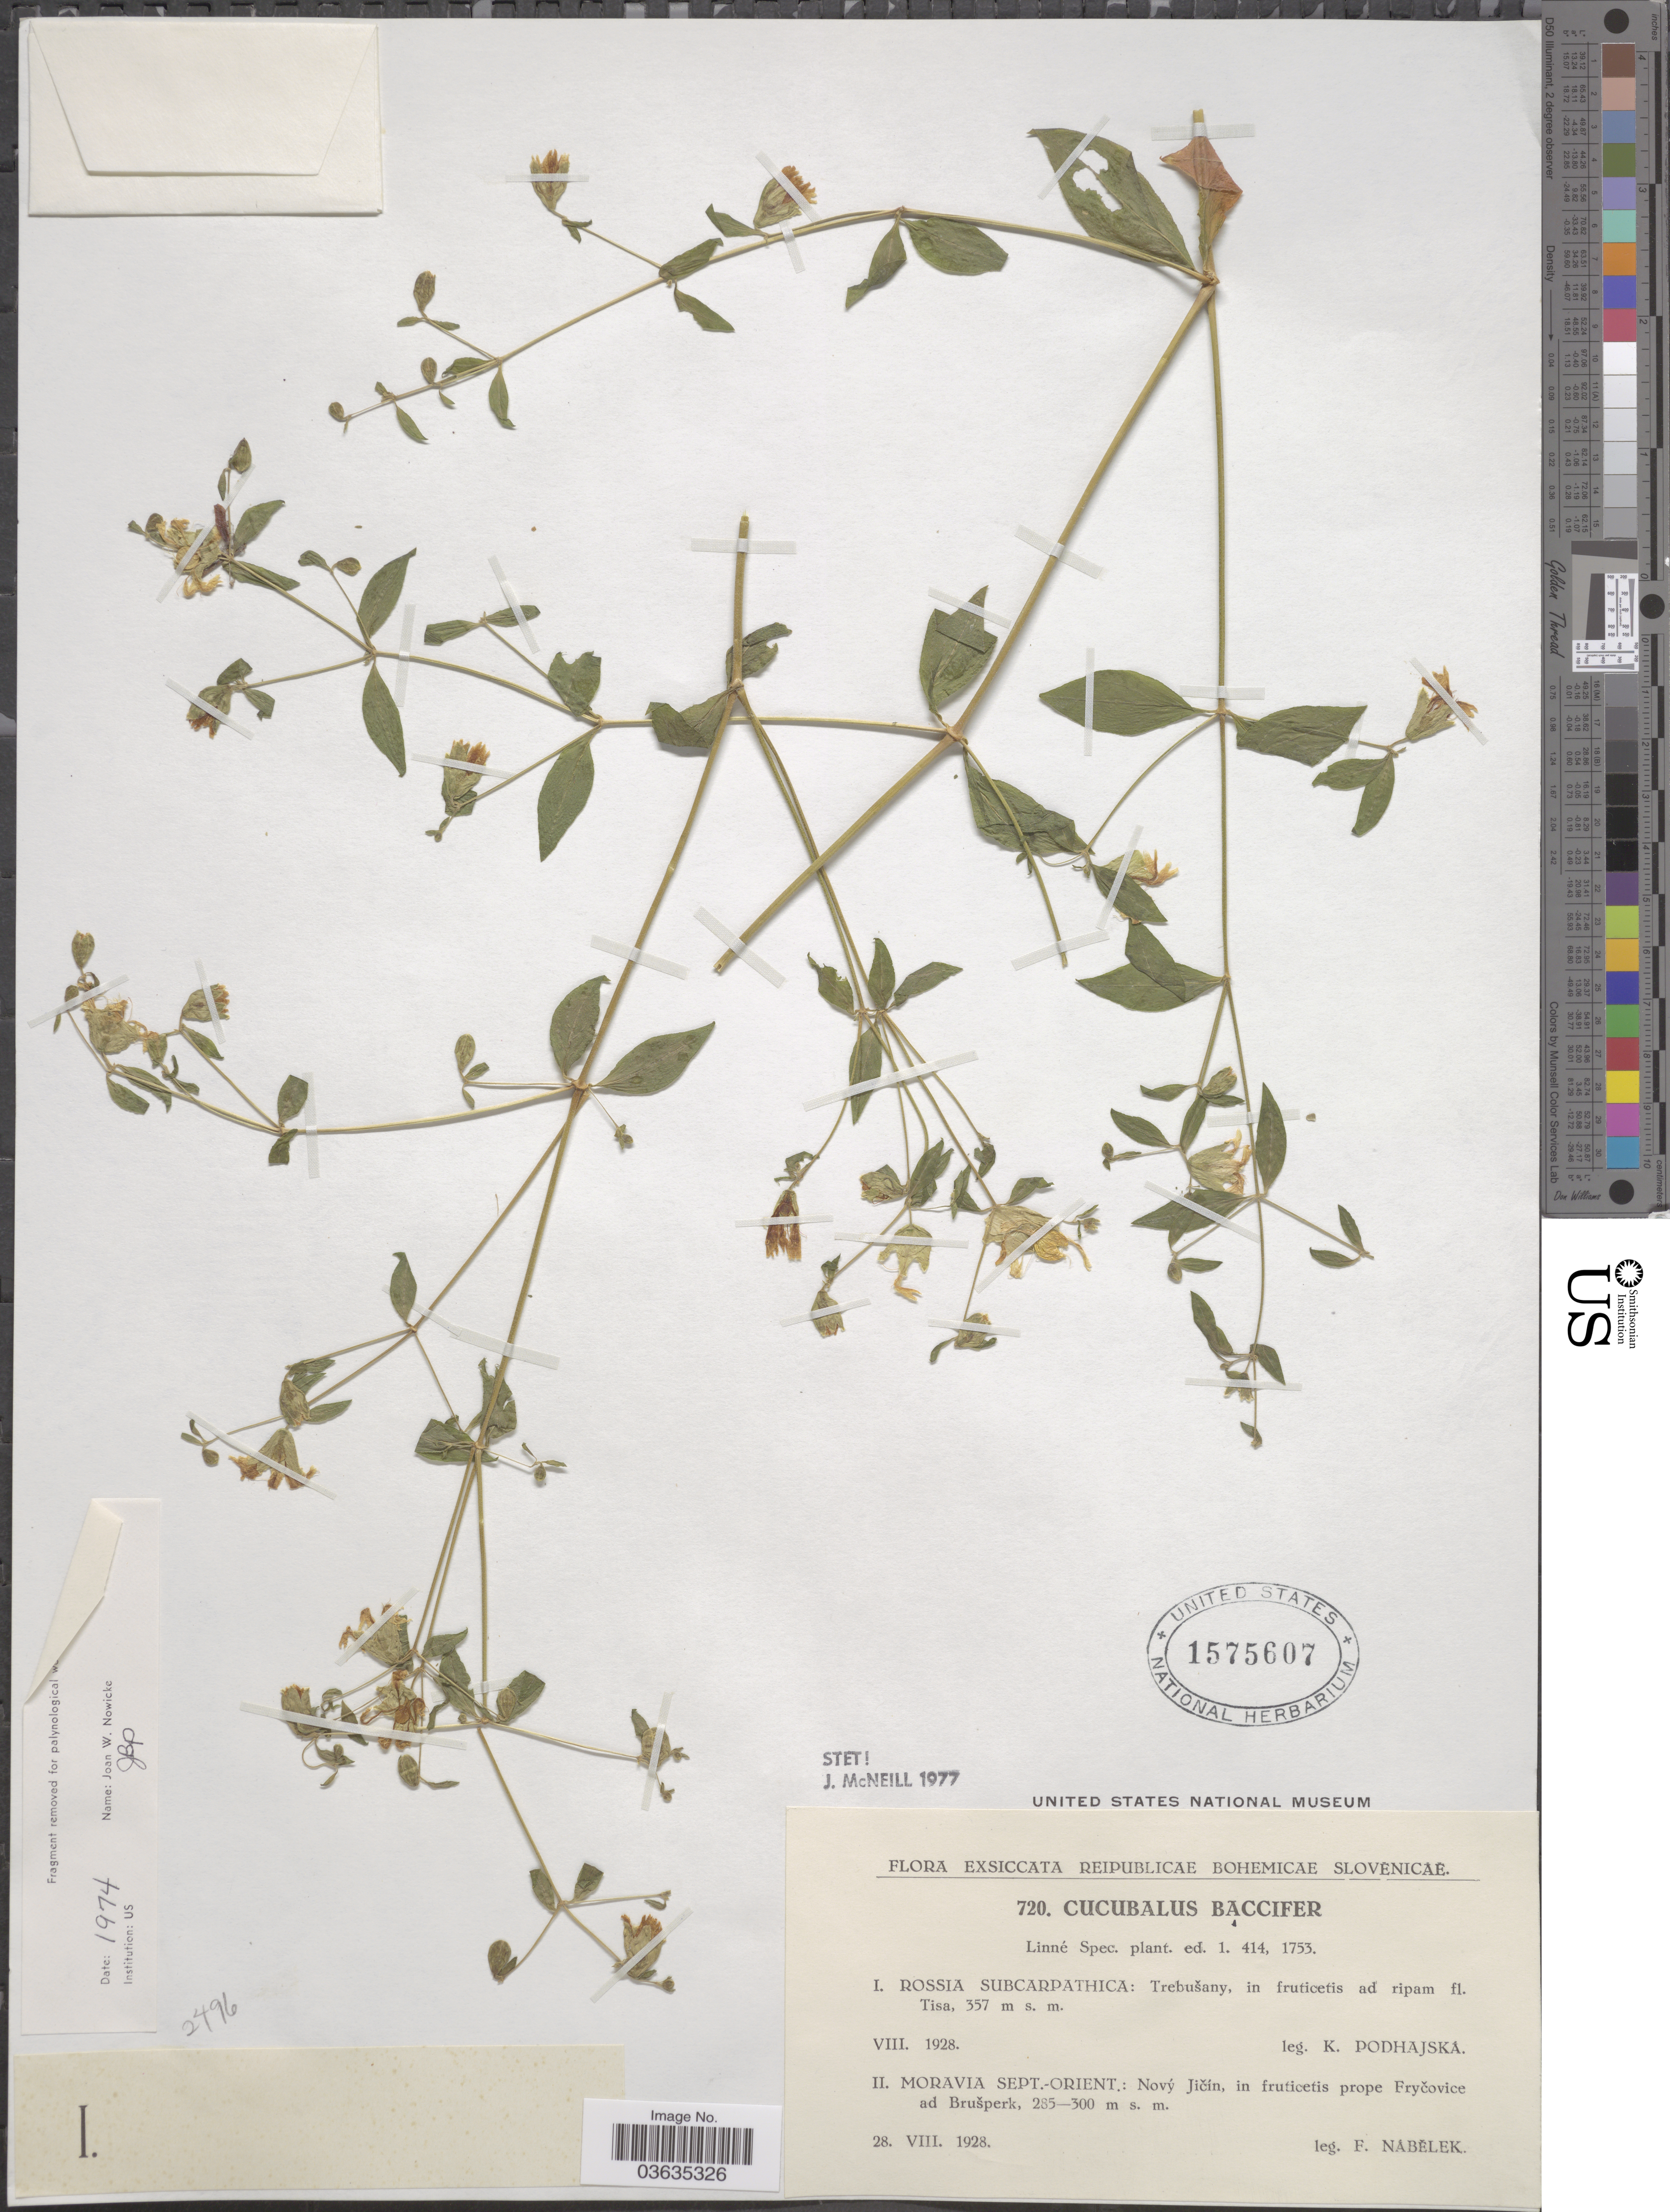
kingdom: Plantae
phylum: Tracheophyta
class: Magnoliopsida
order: Caryophyllales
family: Caryophyllaceae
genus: Silene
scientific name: Silene baccifera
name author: (L.) Durande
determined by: U.S. National Herbarium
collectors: K. Podhajska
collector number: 720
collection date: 1928-08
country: Ukraine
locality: Reipublicae Bohemicae Slovenicae. Rossia Subcarpathica: Trebušany, in fruticetis ad ripam fl. Tisa.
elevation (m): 357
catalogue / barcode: US 1575607